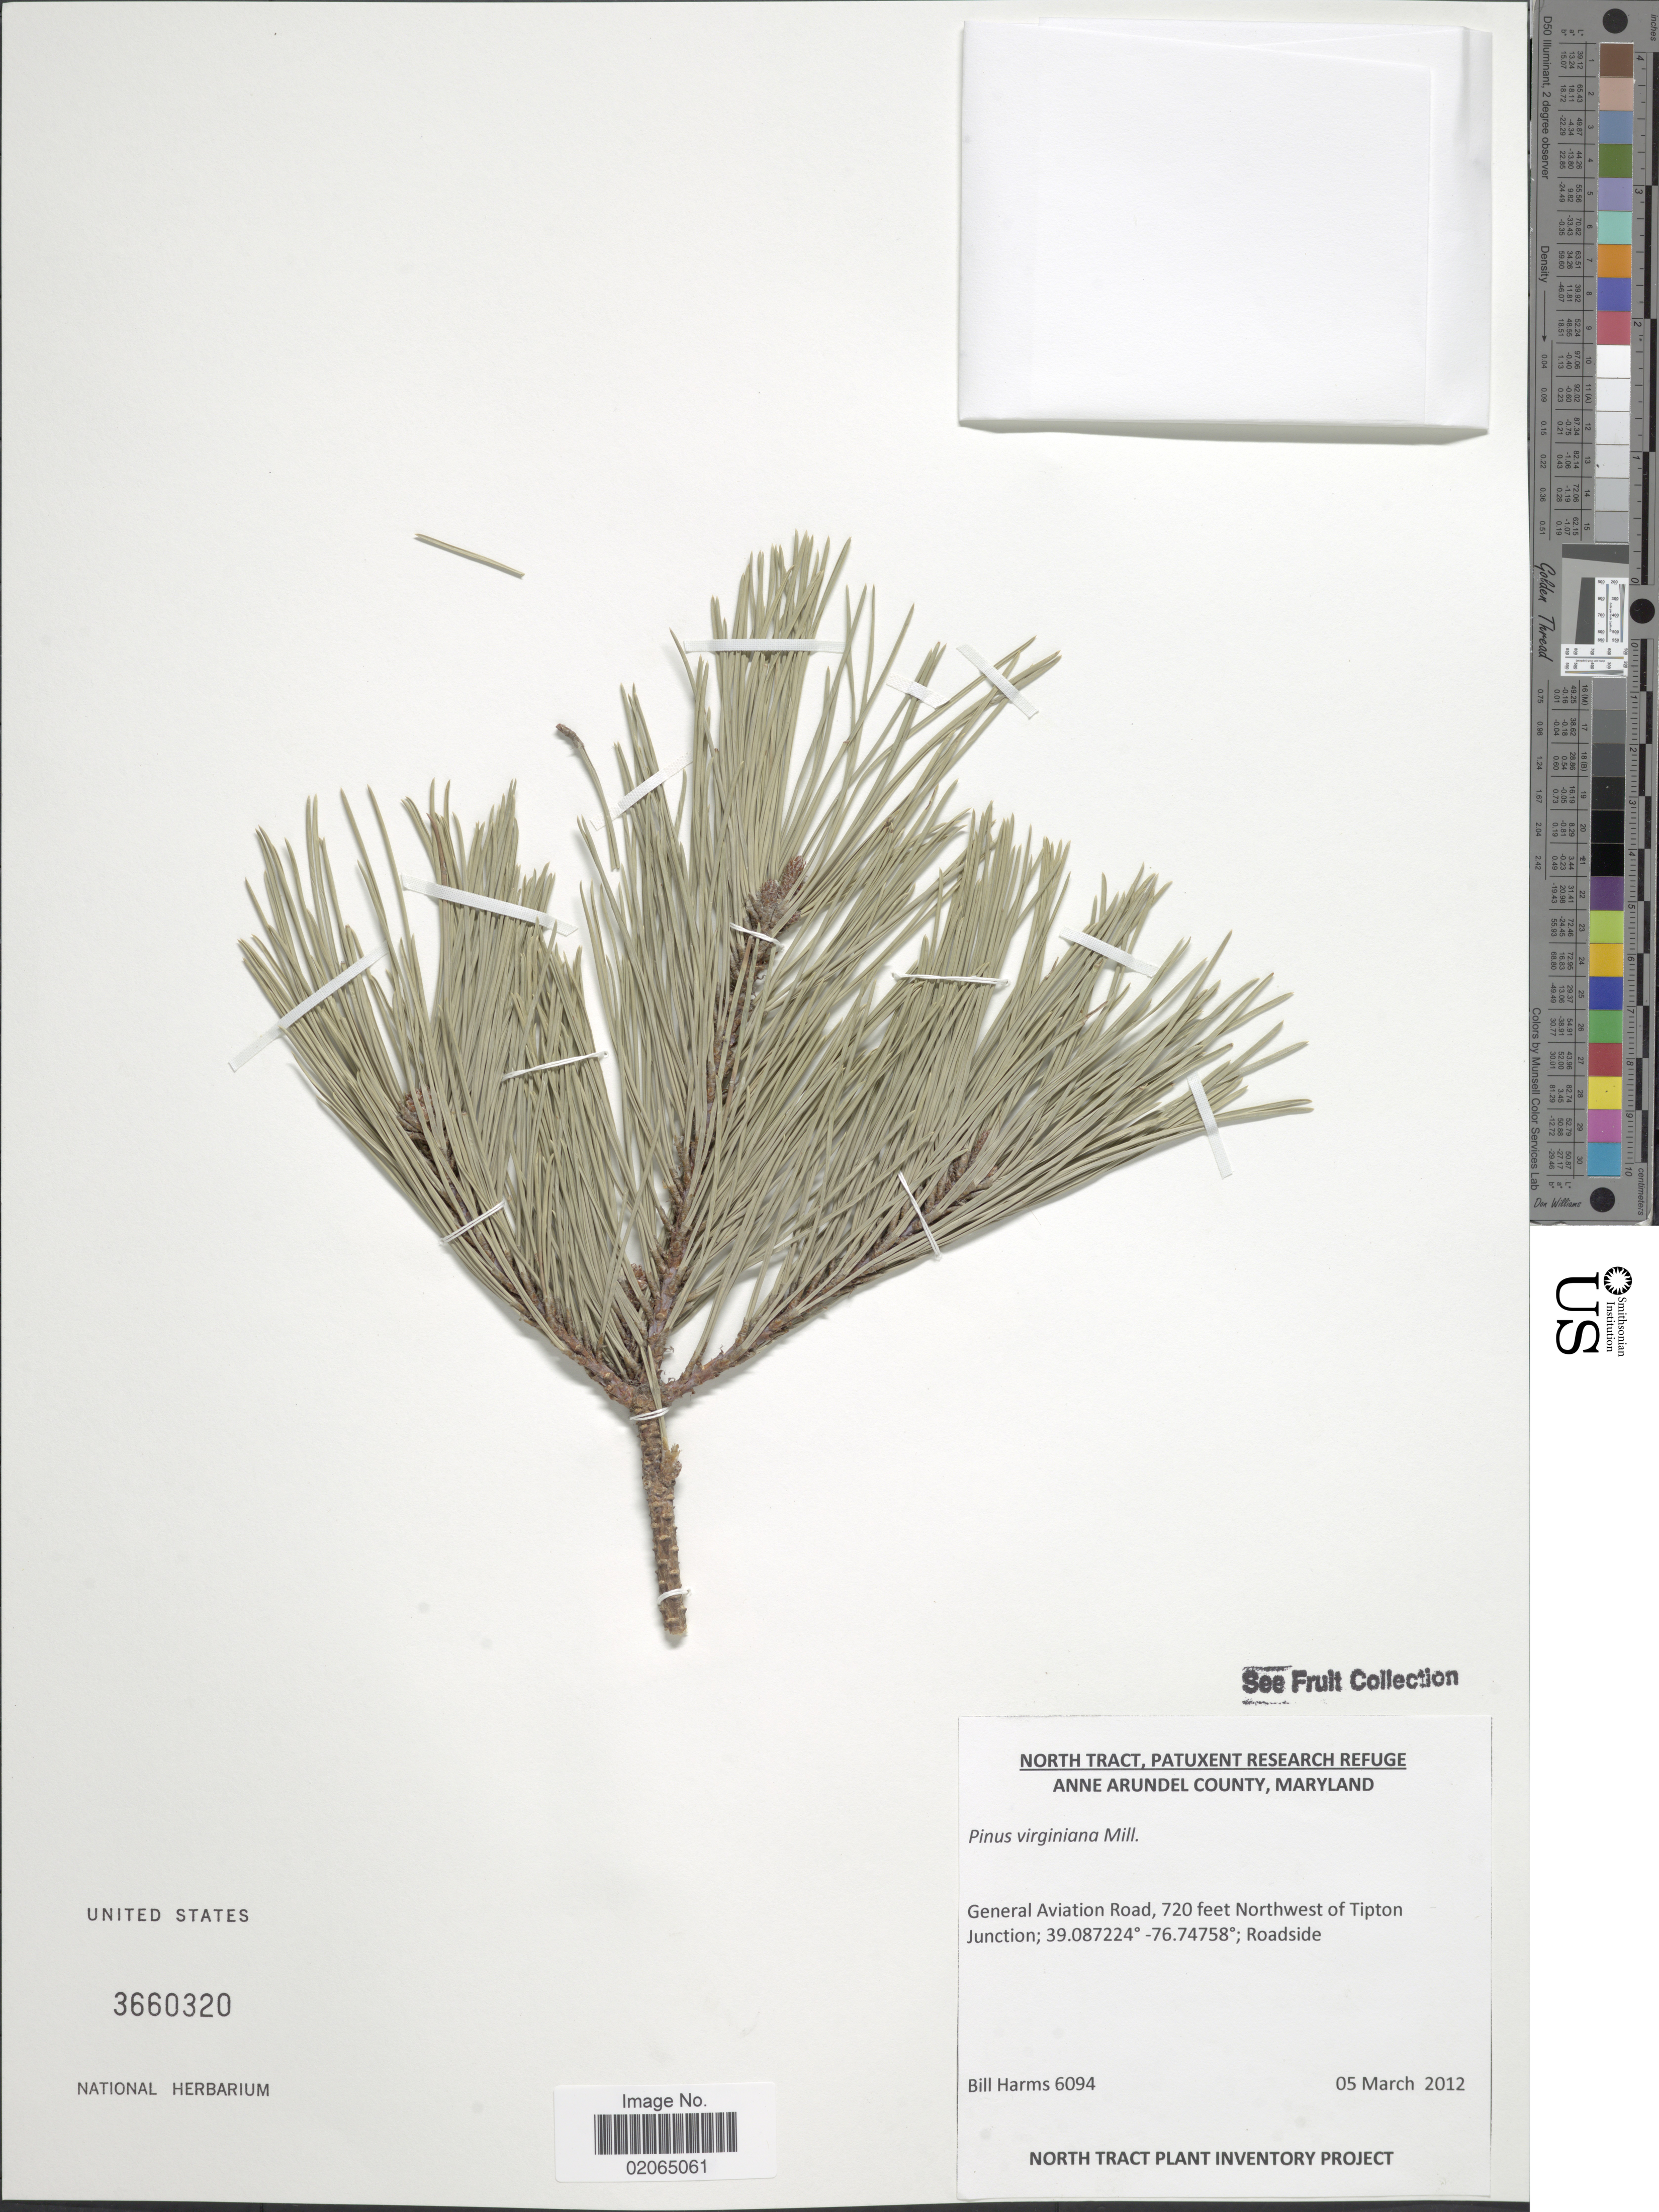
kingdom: Plantae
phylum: Tracheophyta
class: Pinopsida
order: Pinales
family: Pinaceae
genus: Pinus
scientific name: Pinus virginiana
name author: Mill.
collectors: B. Harms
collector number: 6094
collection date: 2012-03-05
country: United States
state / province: Maryland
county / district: Anne Arundel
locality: Anne Arundel County, General Aviation Rod, 720 feet northwest of Tipton Junction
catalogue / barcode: US 3660320